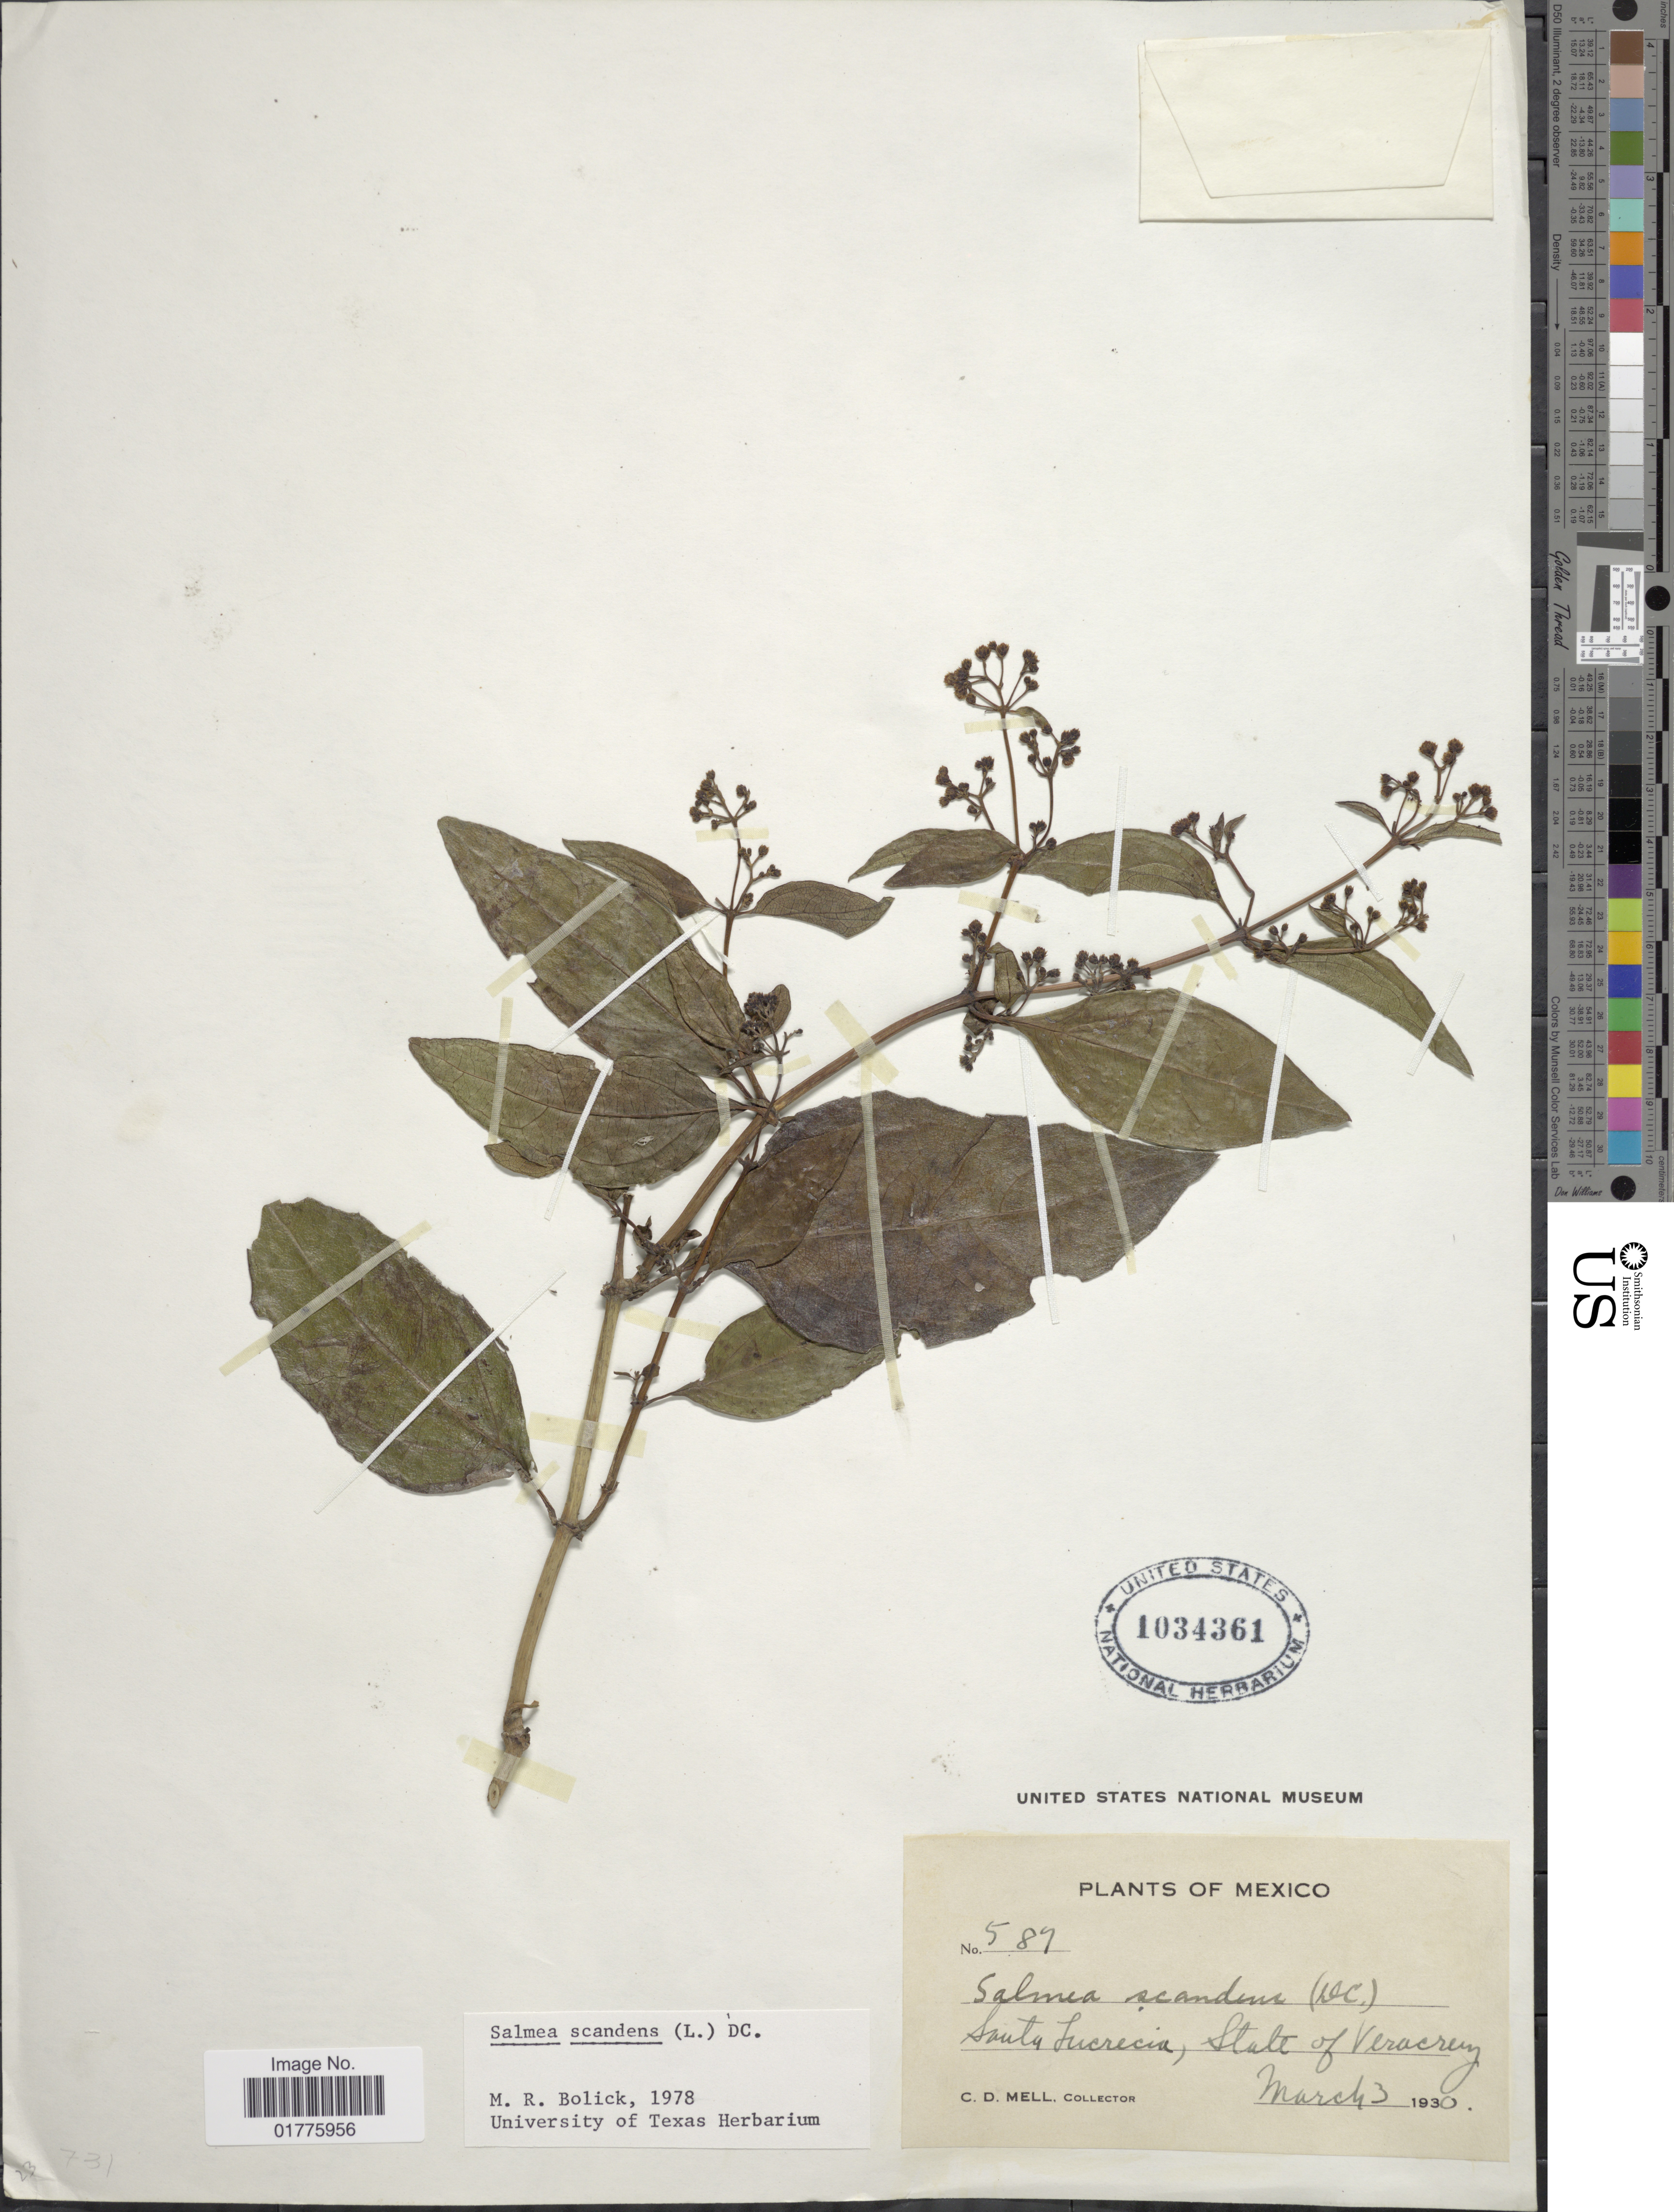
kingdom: Plantae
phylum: Tracheophyta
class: Magnoliopsida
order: Asterales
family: Asteraceae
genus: Salmea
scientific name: Salmea scandens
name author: (L.) DC.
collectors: C. D. Mell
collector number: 589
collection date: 1930-03-03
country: Mexico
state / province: Veracruz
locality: Santa Lucrecia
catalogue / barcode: US 1034361